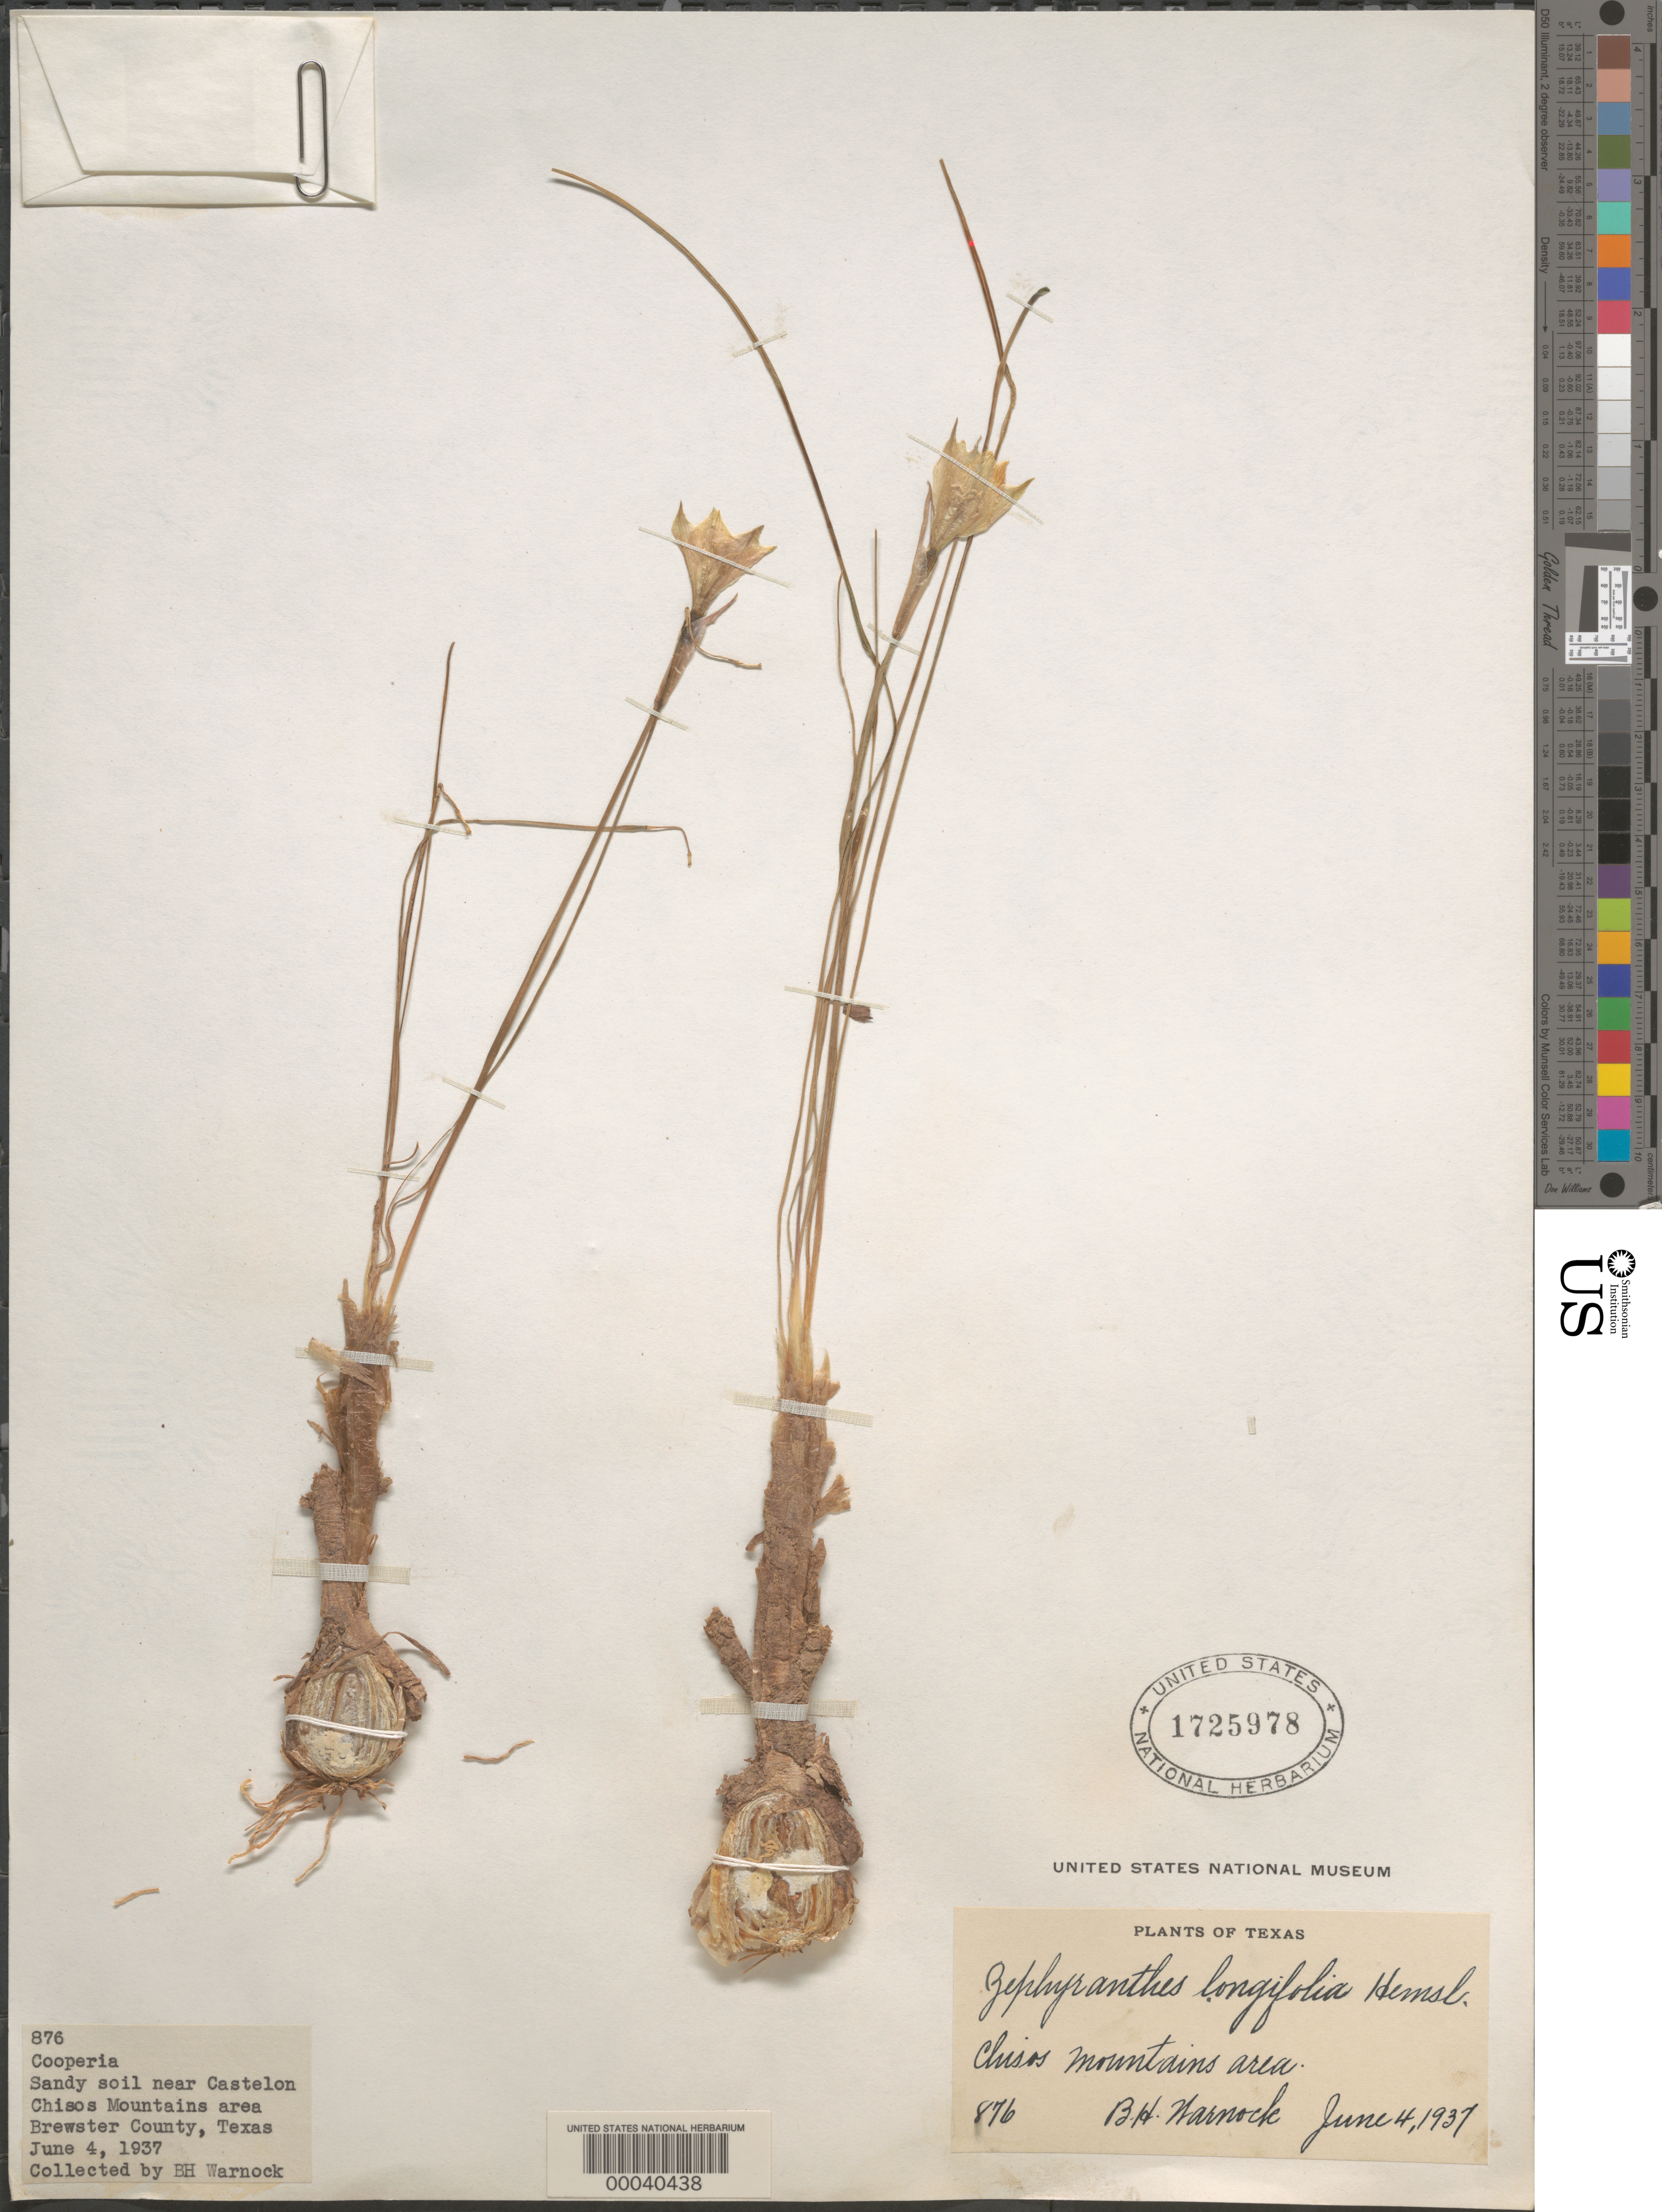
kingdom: Plantae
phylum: Tracheophyta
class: Liliopsida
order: Asparagales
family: Amaryllidaceae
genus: Zephyranthes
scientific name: Zephyranthes longifolia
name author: Hemsl.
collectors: B. H. Warnock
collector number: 876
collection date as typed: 04 Jun 1937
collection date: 1937-06-04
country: United States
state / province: Texas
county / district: Brewster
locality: Chisos mts. area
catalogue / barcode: US 1725978